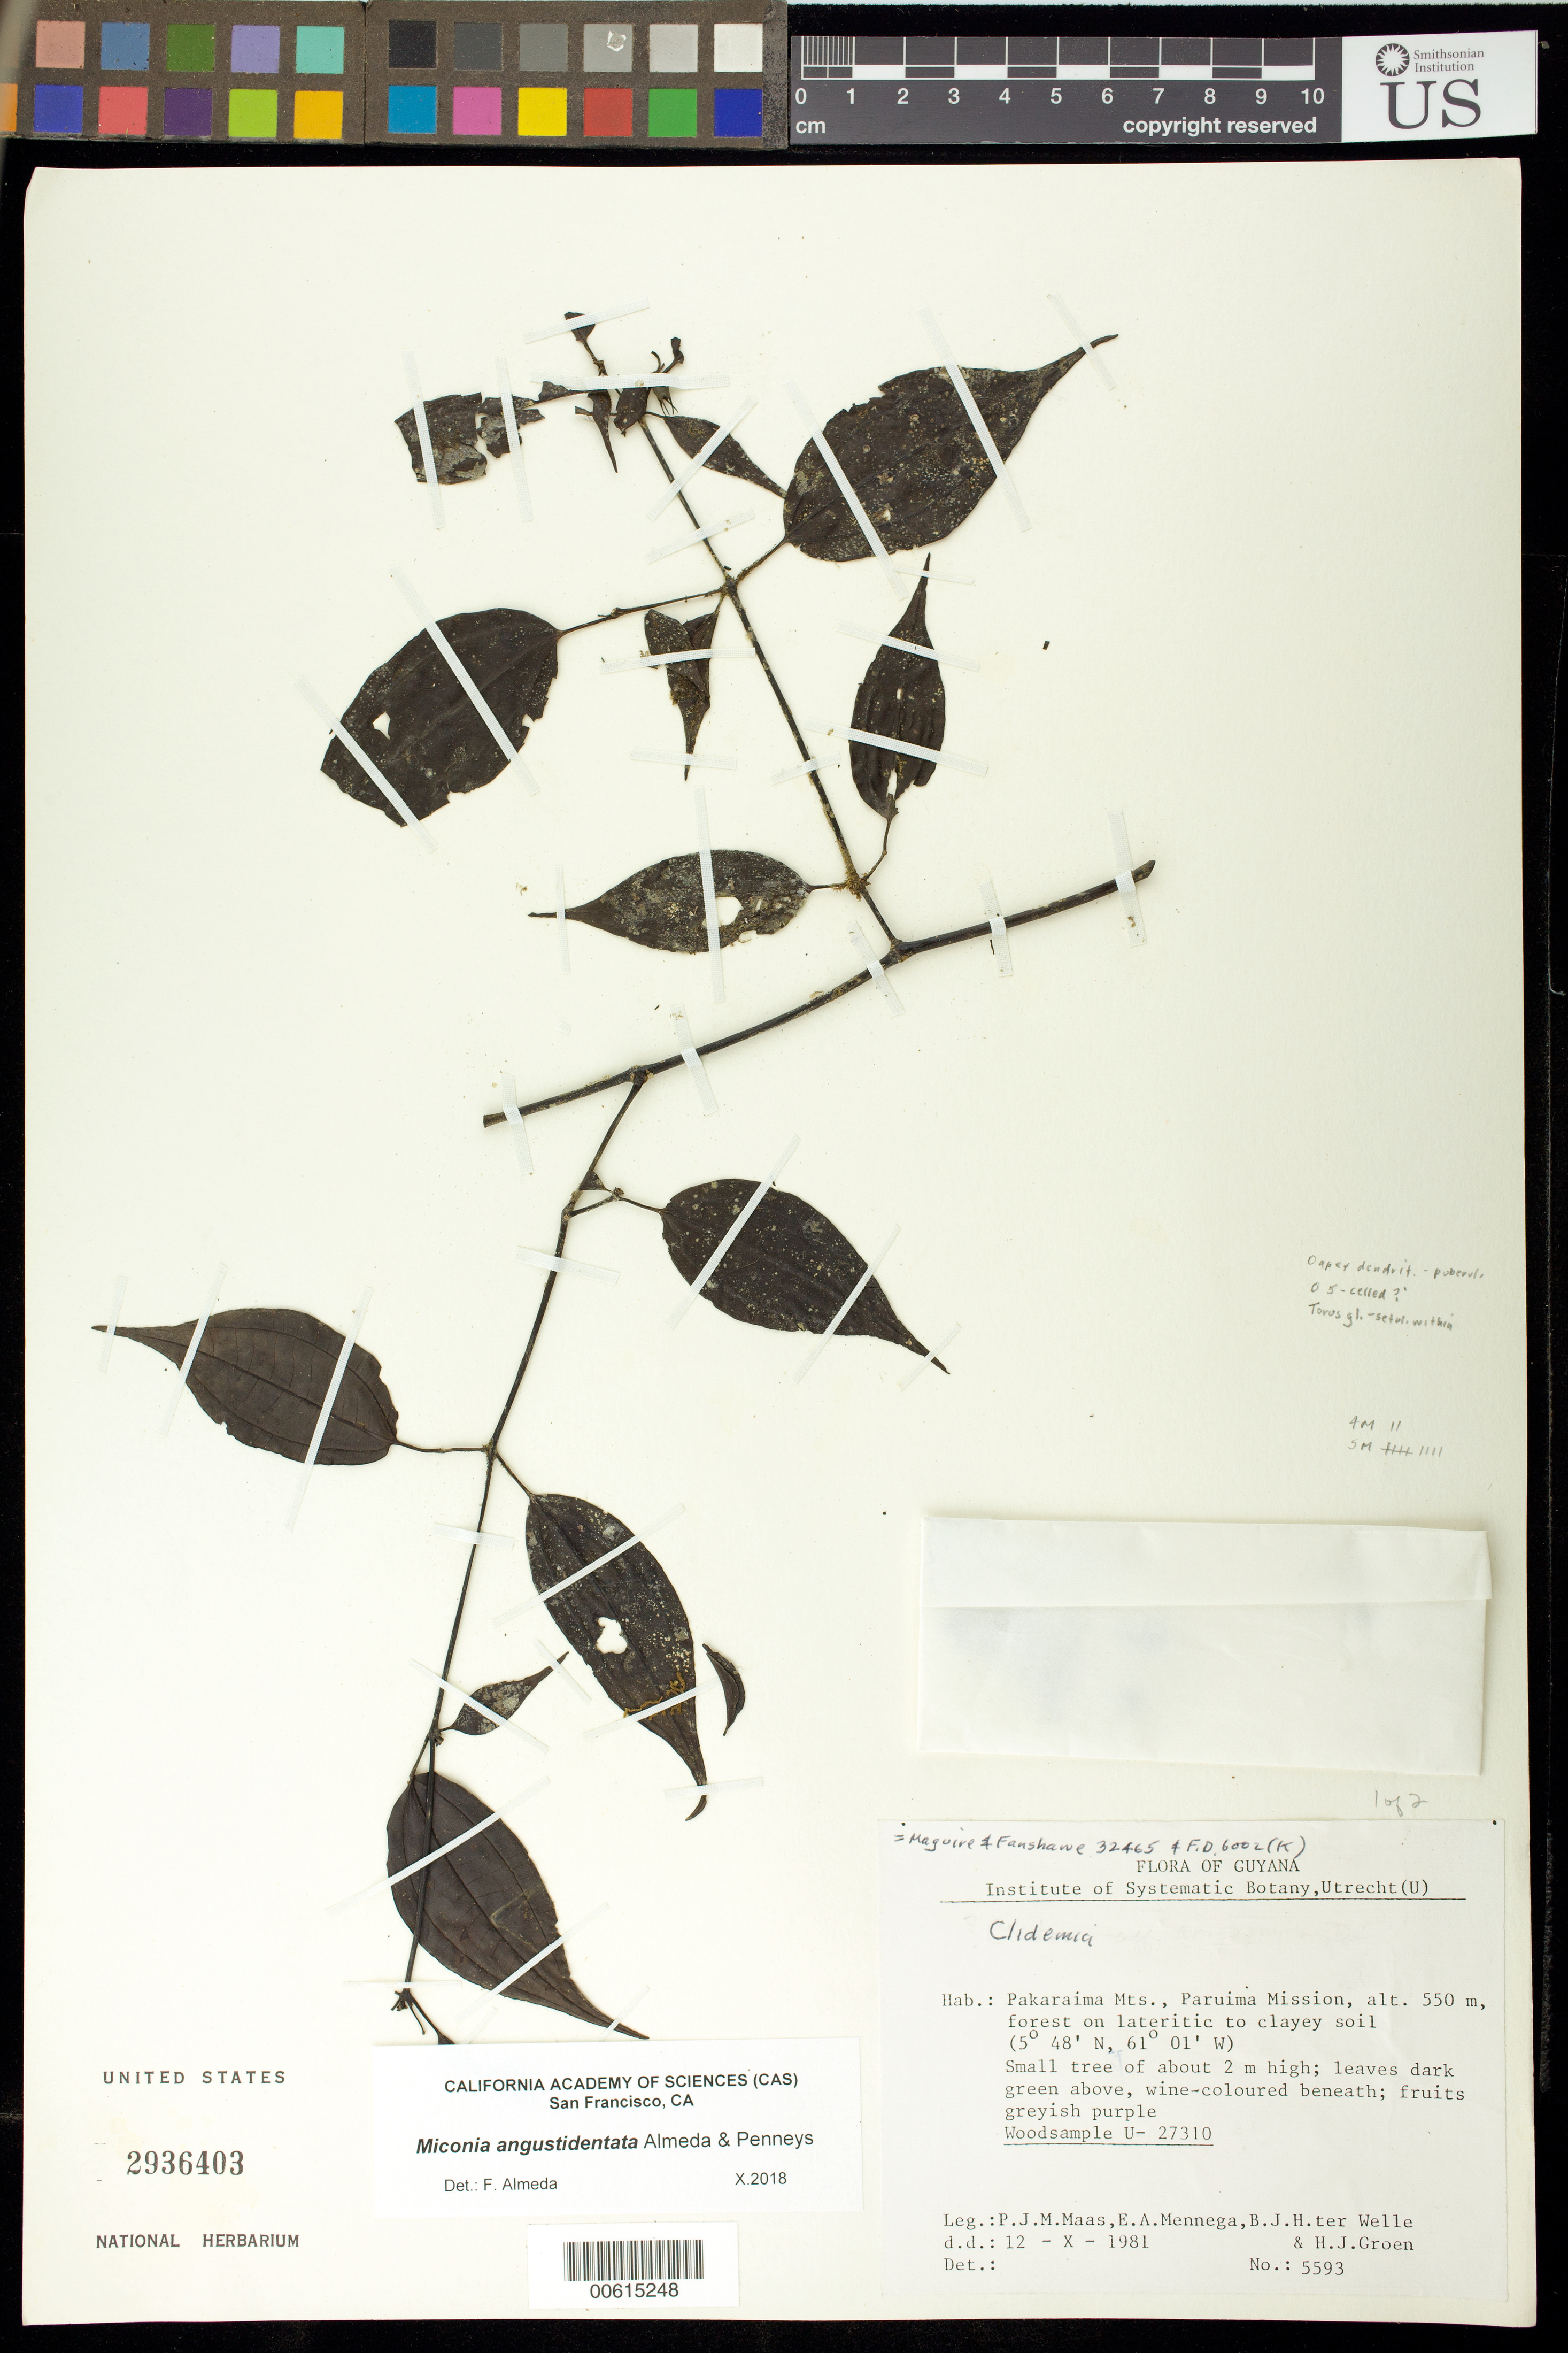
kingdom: Plantae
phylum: Tracheophyta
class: Magnoliopsida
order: Myrtales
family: Melastomataceae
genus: Miconia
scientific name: Miconia angustidentata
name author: Almeda & Penneys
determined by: Almeda, F.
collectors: P. Maas, E. A. Mennega, B. Welle & H. Groen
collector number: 5593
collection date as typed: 12-Oct-81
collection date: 1981-10-12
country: Guyana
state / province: Cuyuni-Mazaruni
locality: Paruima Mission, Pakaraima Mts.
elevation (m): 550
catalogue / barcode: US 2936403